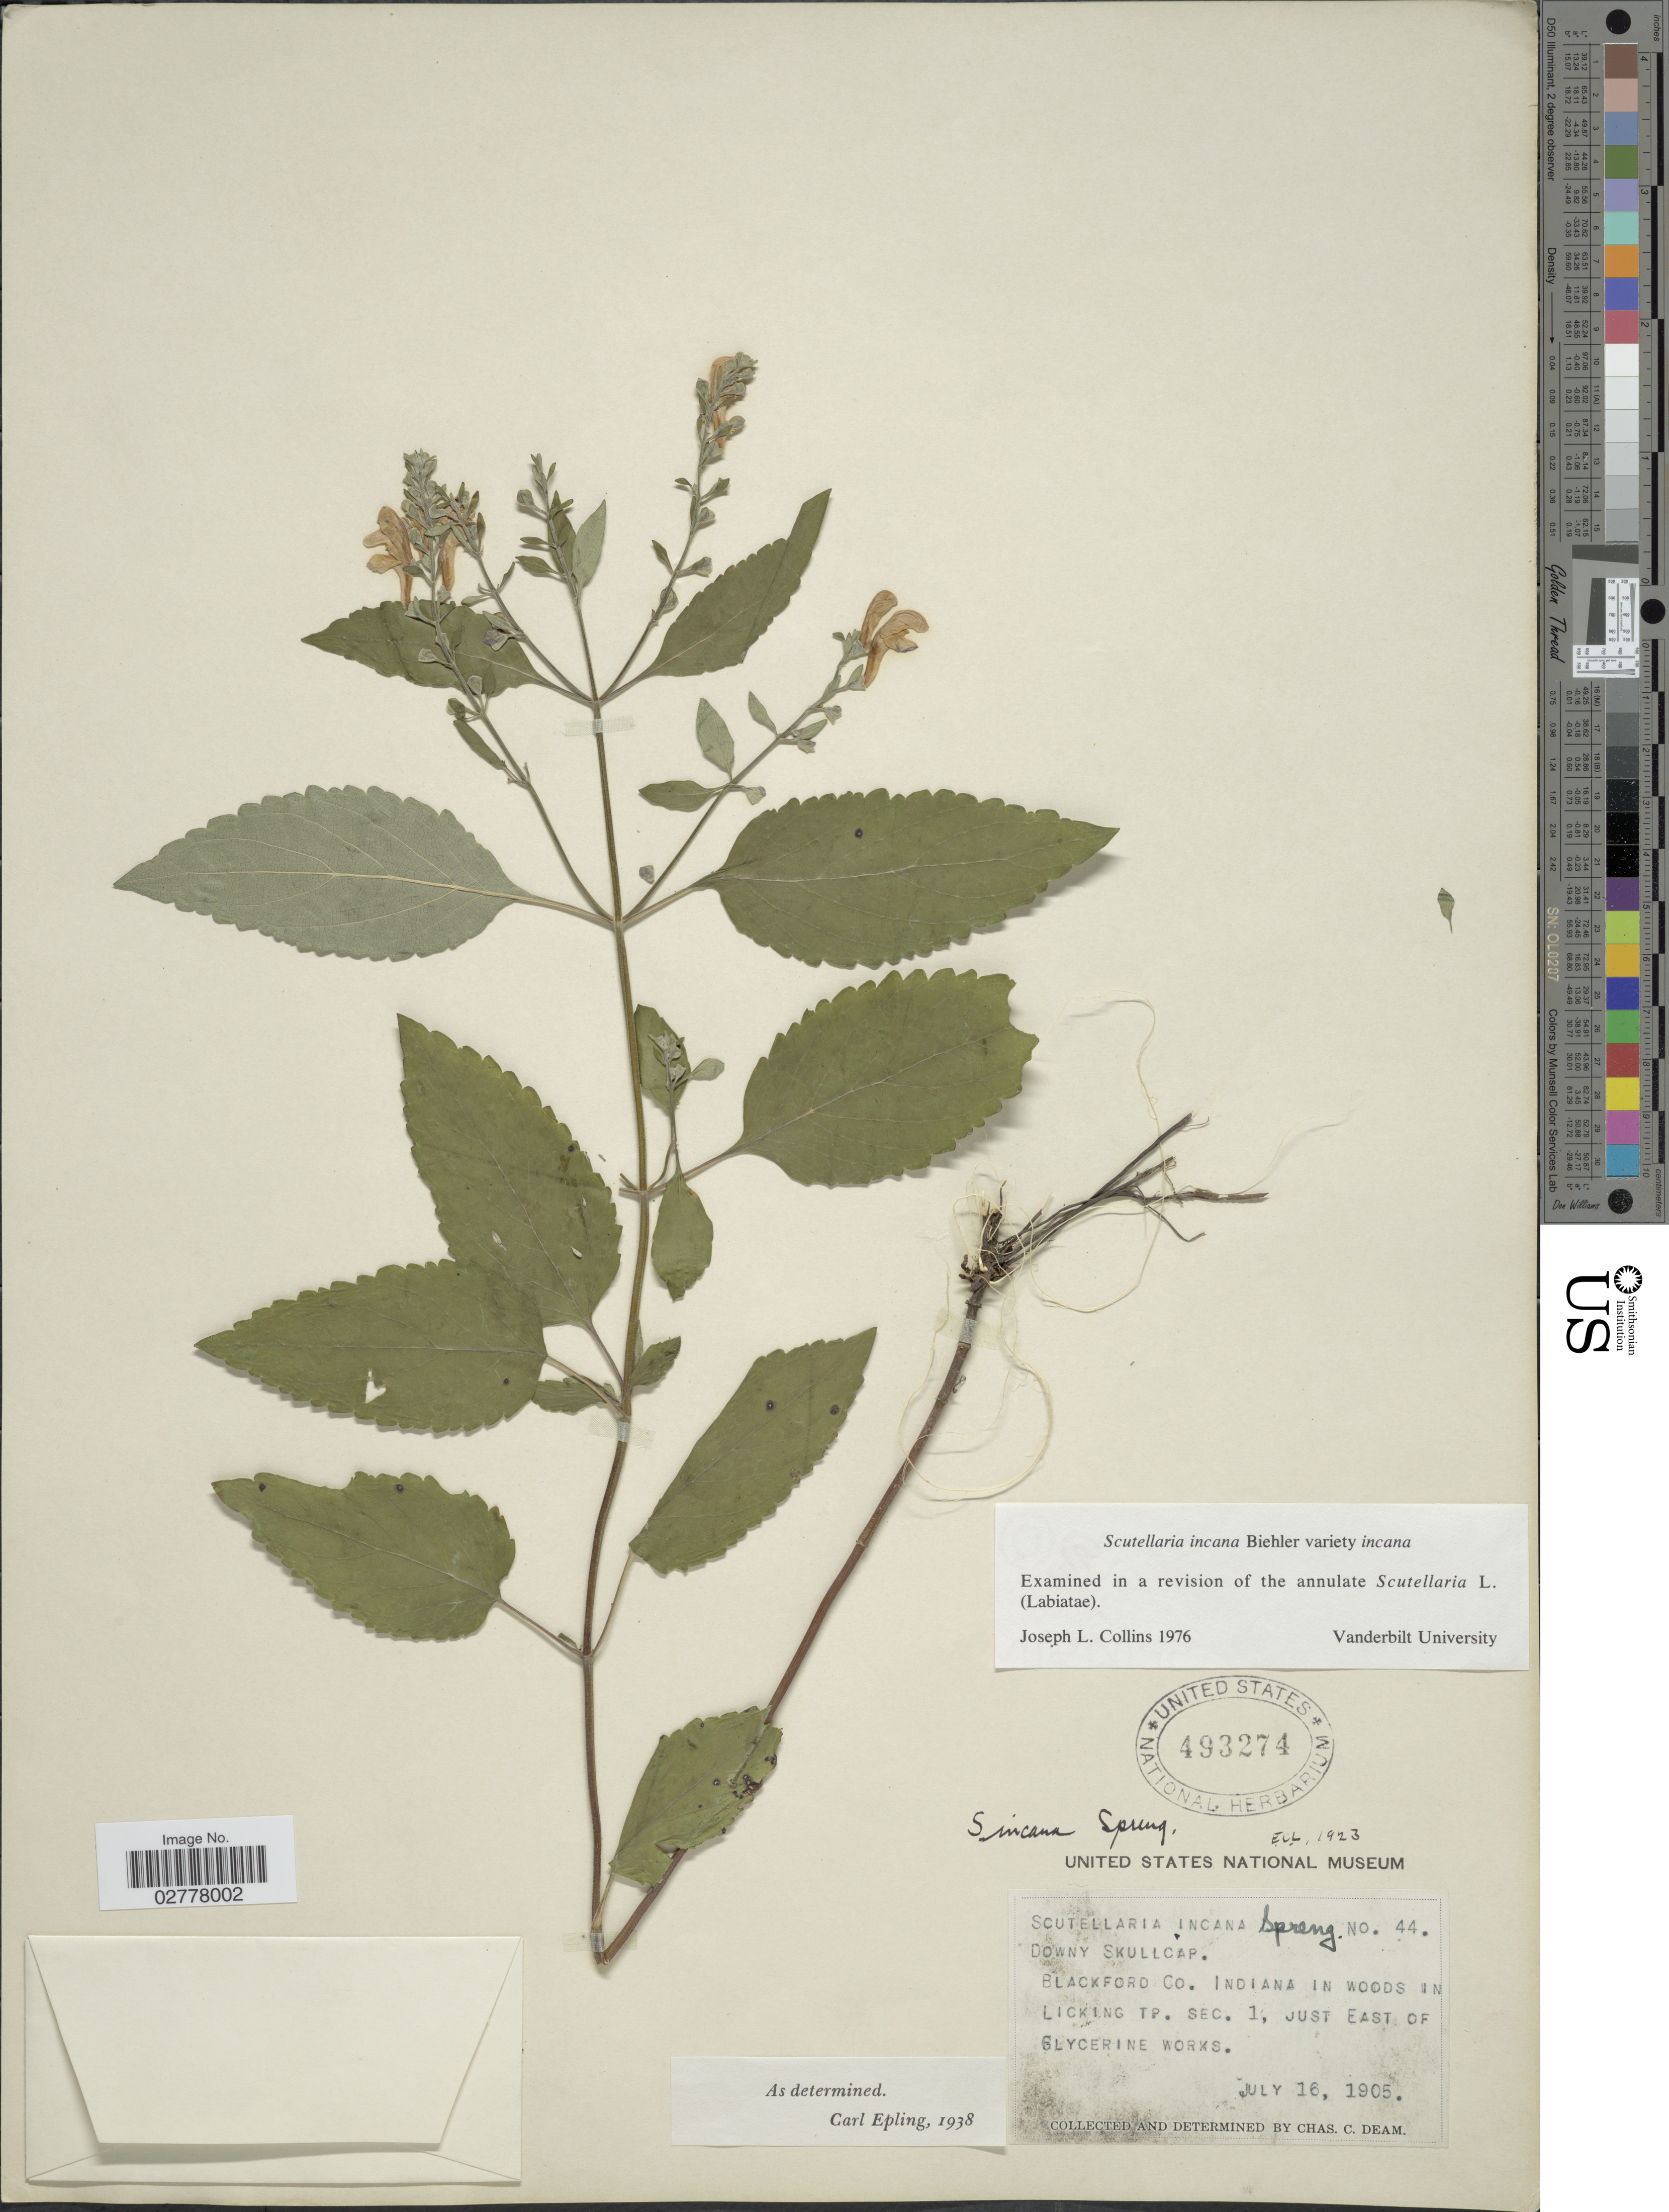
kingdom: Plantae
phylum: Tracheophyta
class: Magnoliopsida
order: Lamiales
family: Lamiaceae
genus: Scutellaria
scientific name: Scutellaria incana var. incana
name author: Biehler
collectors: C. C. Deam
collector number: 44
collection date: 1905-07-16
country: United States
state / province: Indiana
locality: Blackford Co. Indiana in woods in Licking Tp. Sec. 1, just East of Glycerine Works.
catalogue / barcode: US 493274